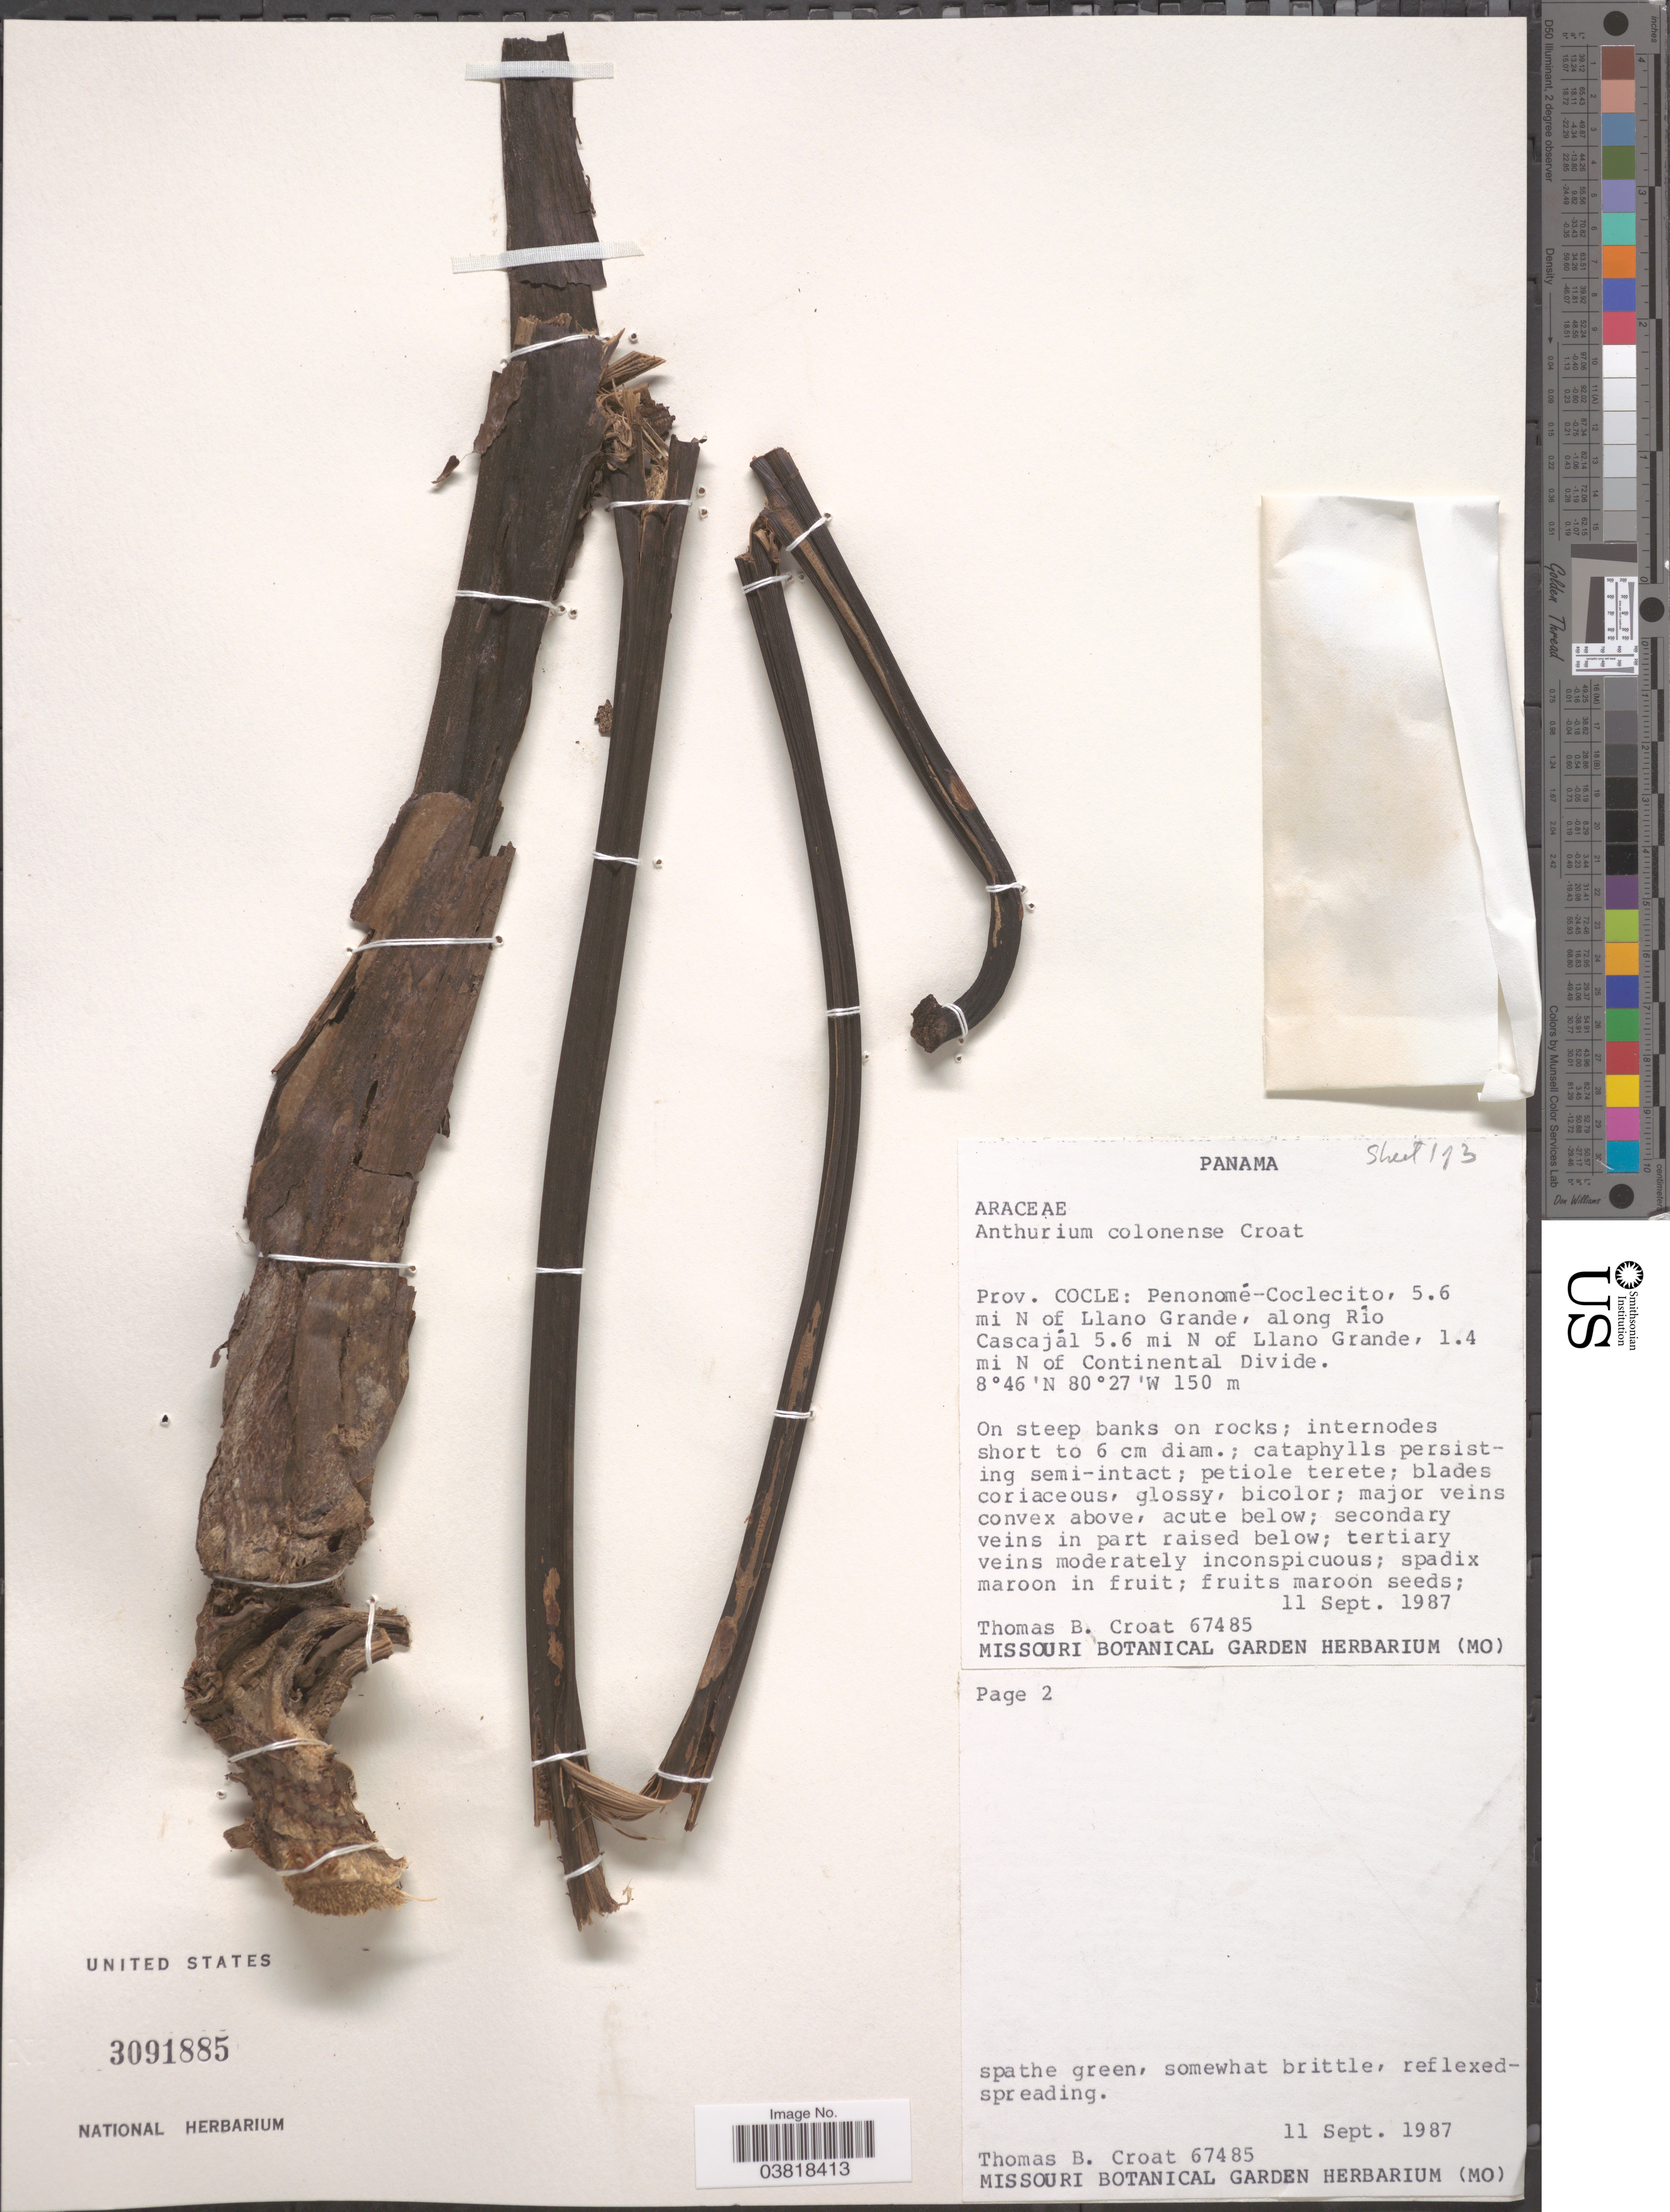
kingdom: Plantae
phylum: Tracheophyta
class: Liliopsida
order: Alismatales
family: Araceae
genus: Anthurium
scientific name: Anthurium colonense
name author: Croat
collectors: T. B. Croat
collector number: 67485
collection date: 1987-09-11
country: Panama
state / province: Cocle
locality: Penonamé-Coclecito, 5.6 mi N of Llano Grande, along Río Cascajál 5.6 mi N of Llano Grande, 1.4 mi N of Continental Divide.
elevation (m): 150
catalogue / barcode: US 3091885